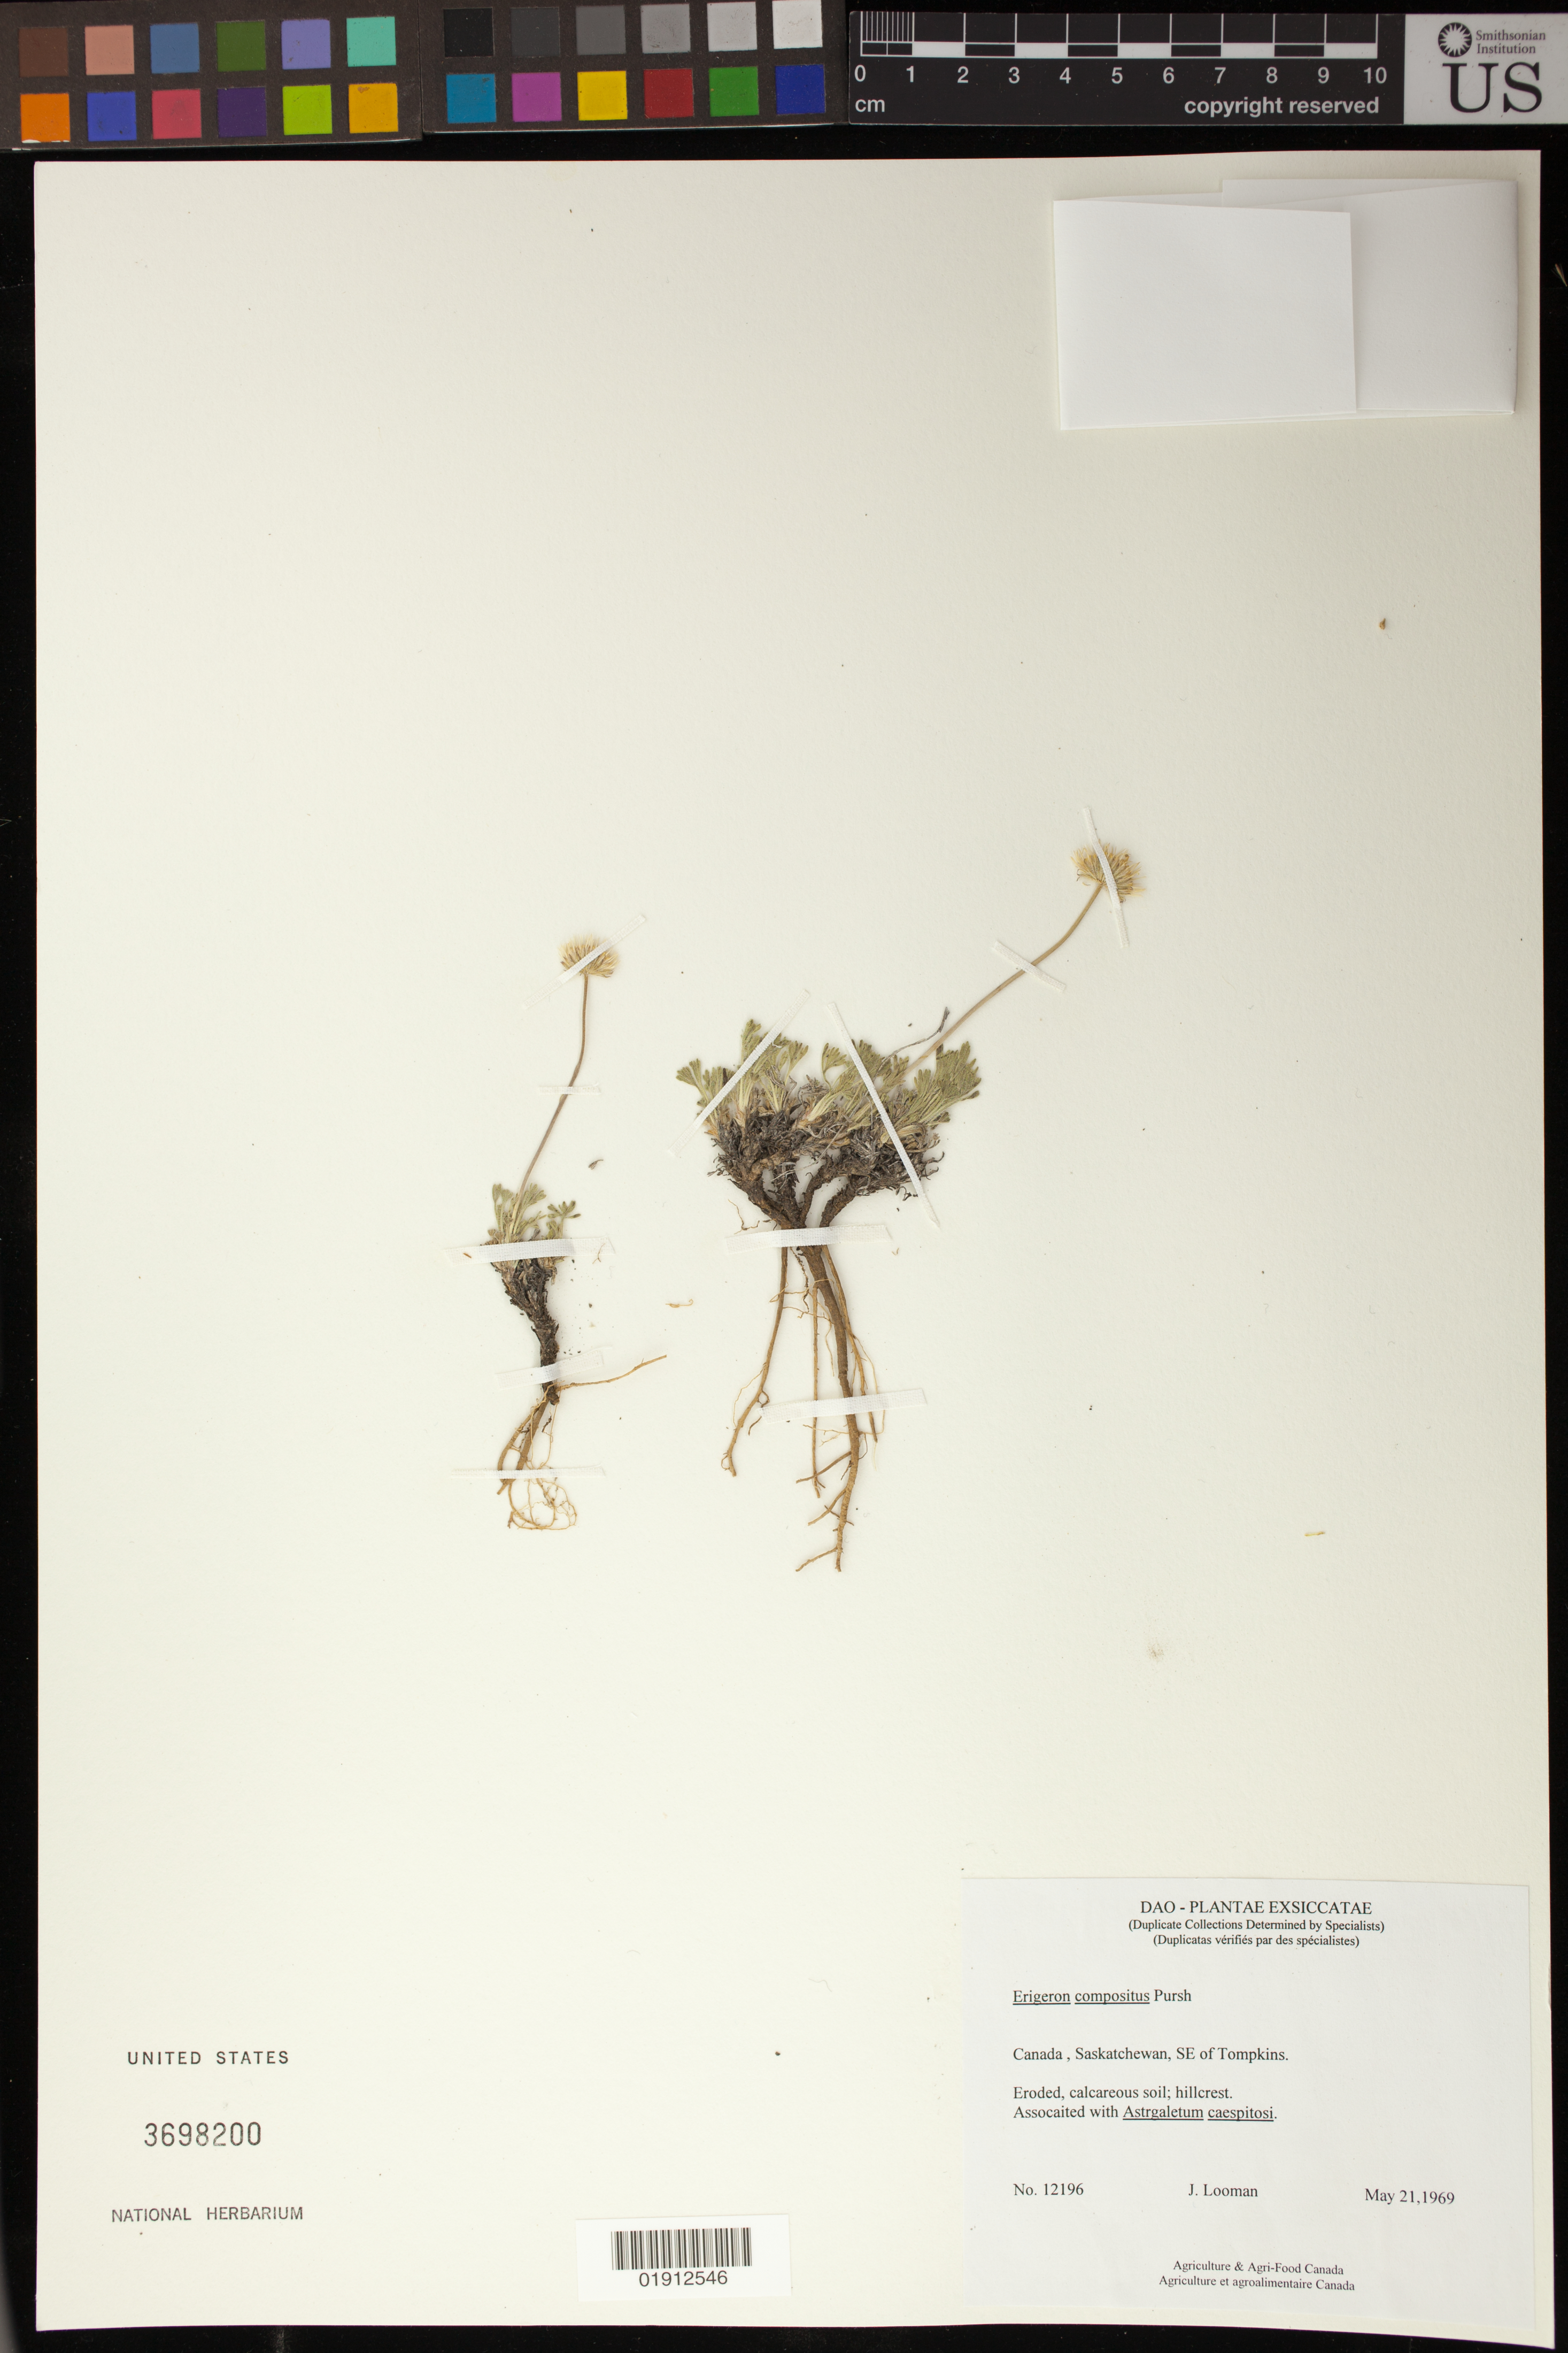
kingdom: Plantae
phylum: Tracheophyta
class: Magnoliopsida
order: Asterales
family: Asteraceae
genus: Erigeron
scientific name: Erigeron compositus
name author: Pursh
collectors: J. Looman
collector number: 12196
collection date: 1969-05-21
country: Canada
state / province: Saskatchewan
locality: SE of Tompkins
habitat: Eroded, calcareous soil; hillcrest.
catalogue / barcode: US 3698200